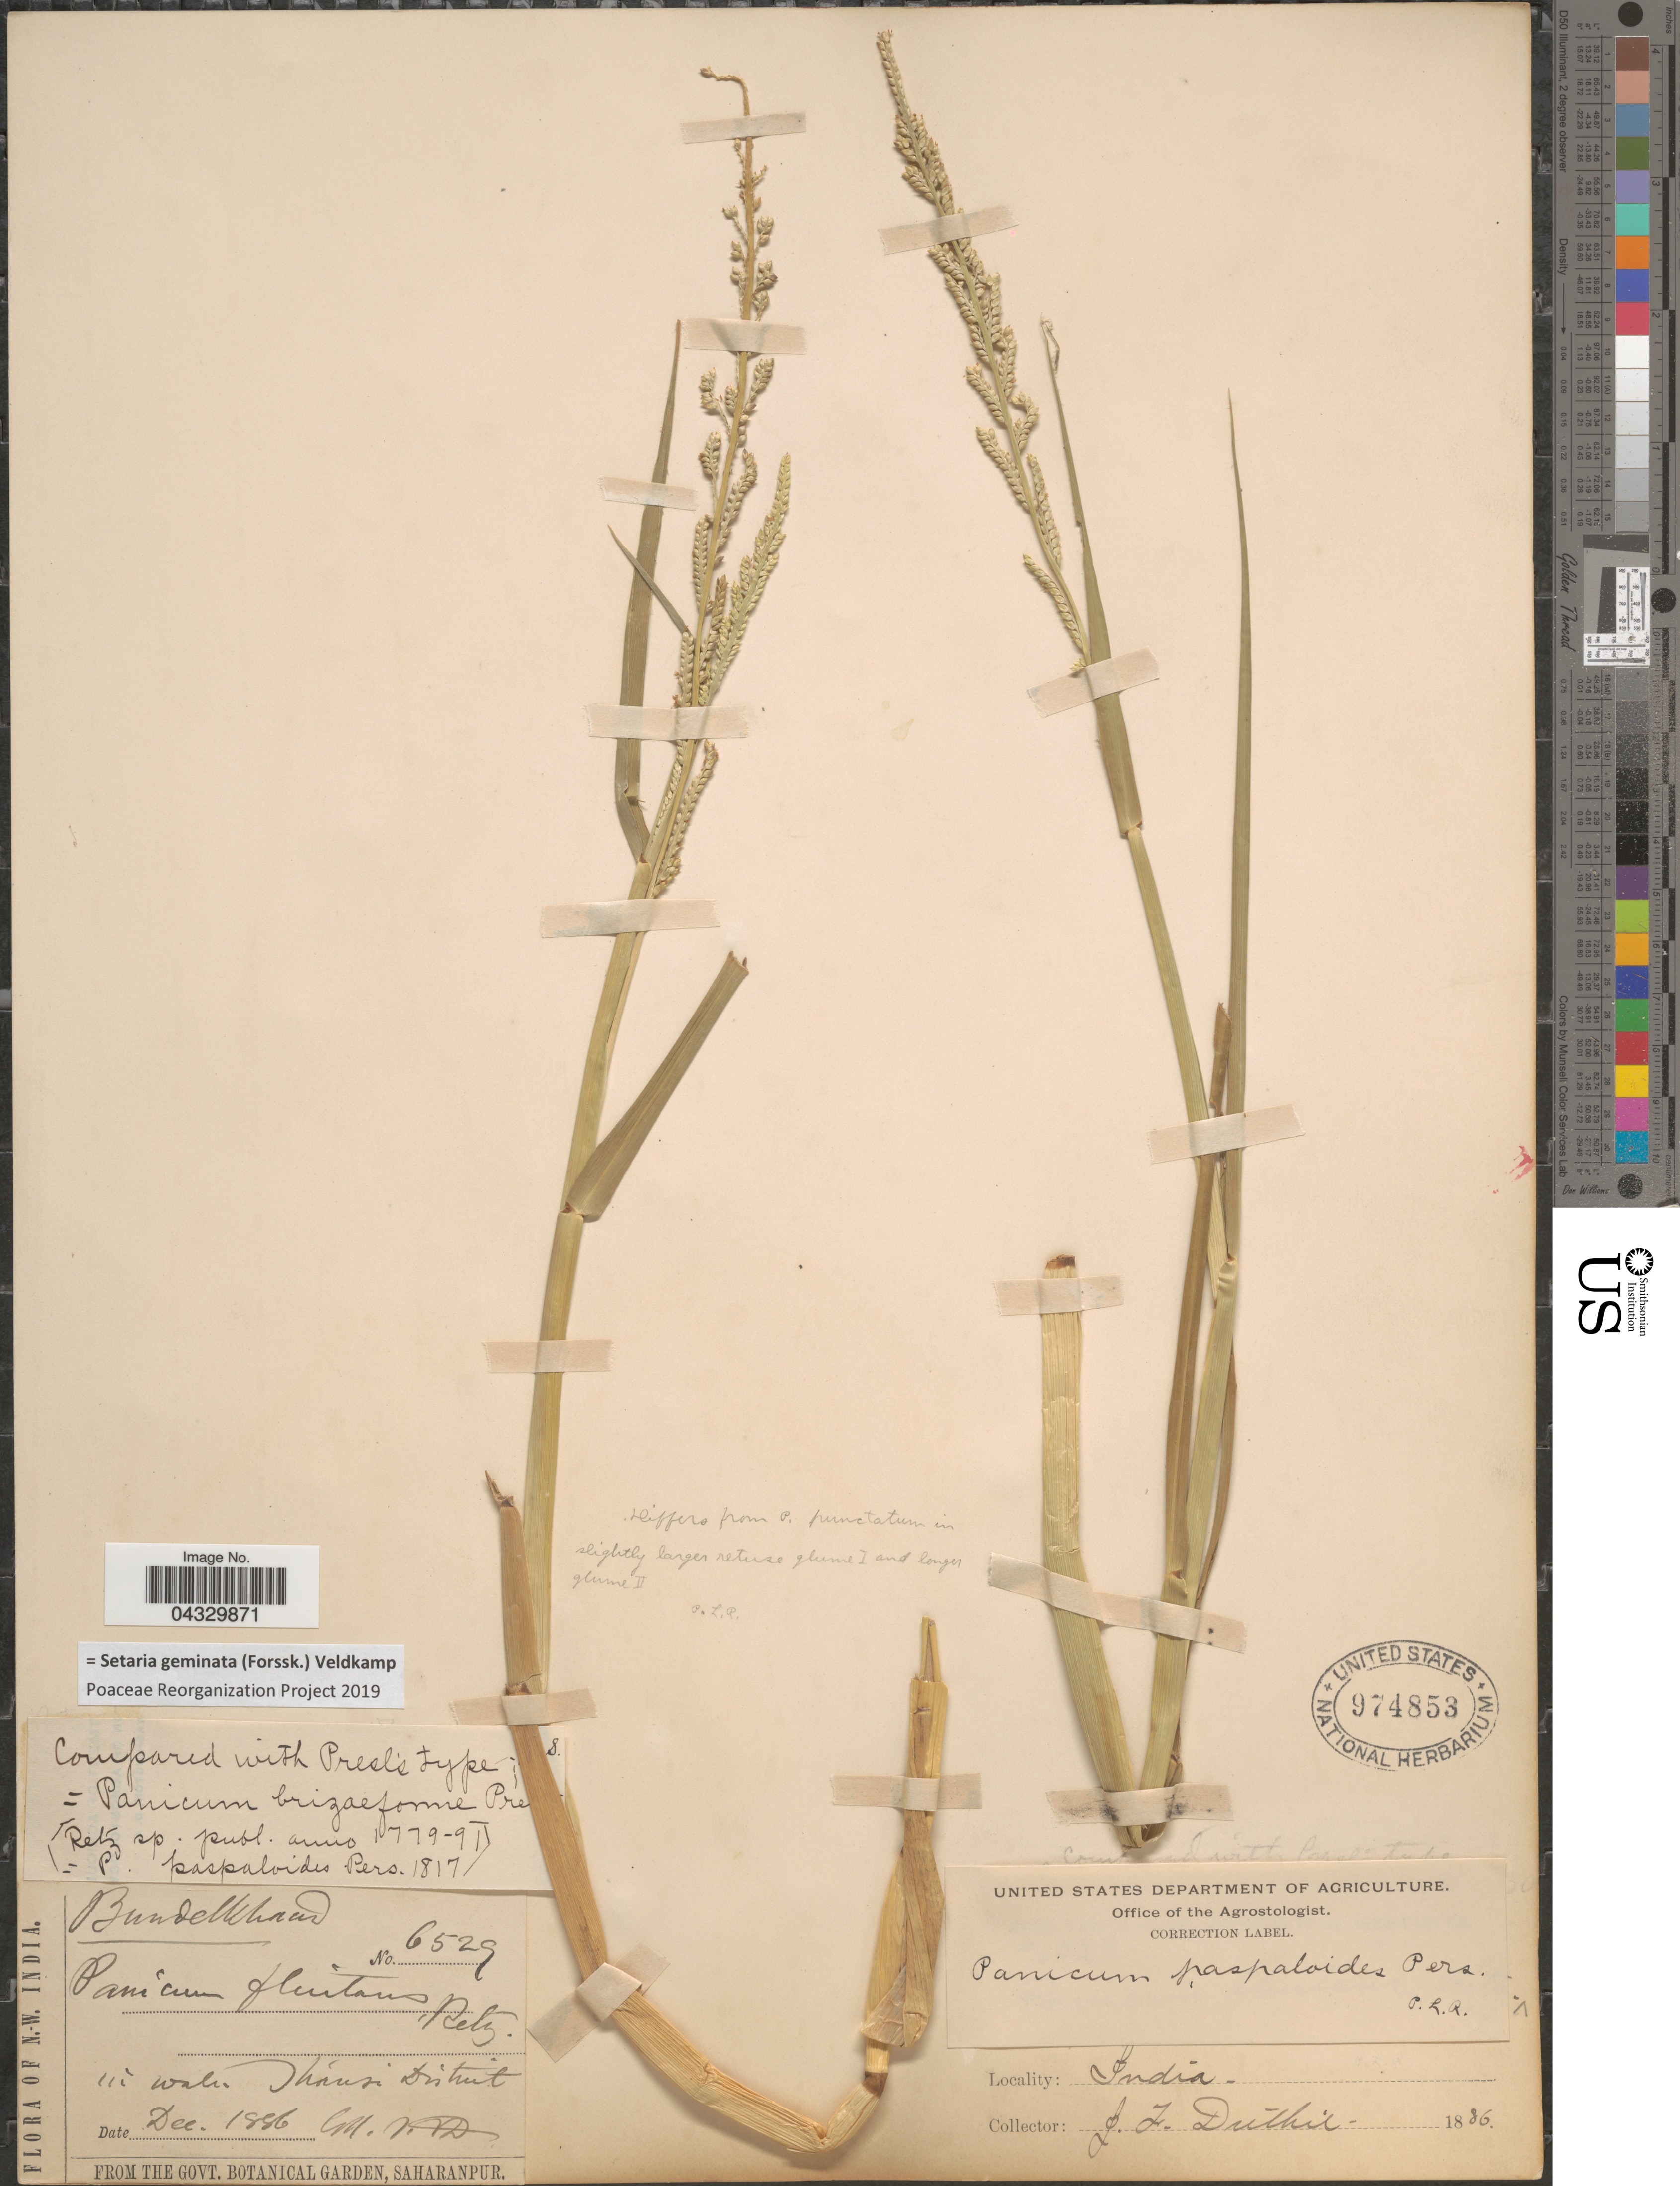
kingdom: Plantae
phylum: Tracheophyta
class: Liliopsida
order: Poales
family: Poaceae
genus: Setaria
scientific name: Setaria geminata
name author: (Forssk.) Veldkamp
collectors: J. F. Duthie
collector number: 6529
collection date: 1886-12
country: India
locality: N.W. India. Bundelkhand. in walu Jhánsi District. [interpreted]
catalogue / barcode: US 974853